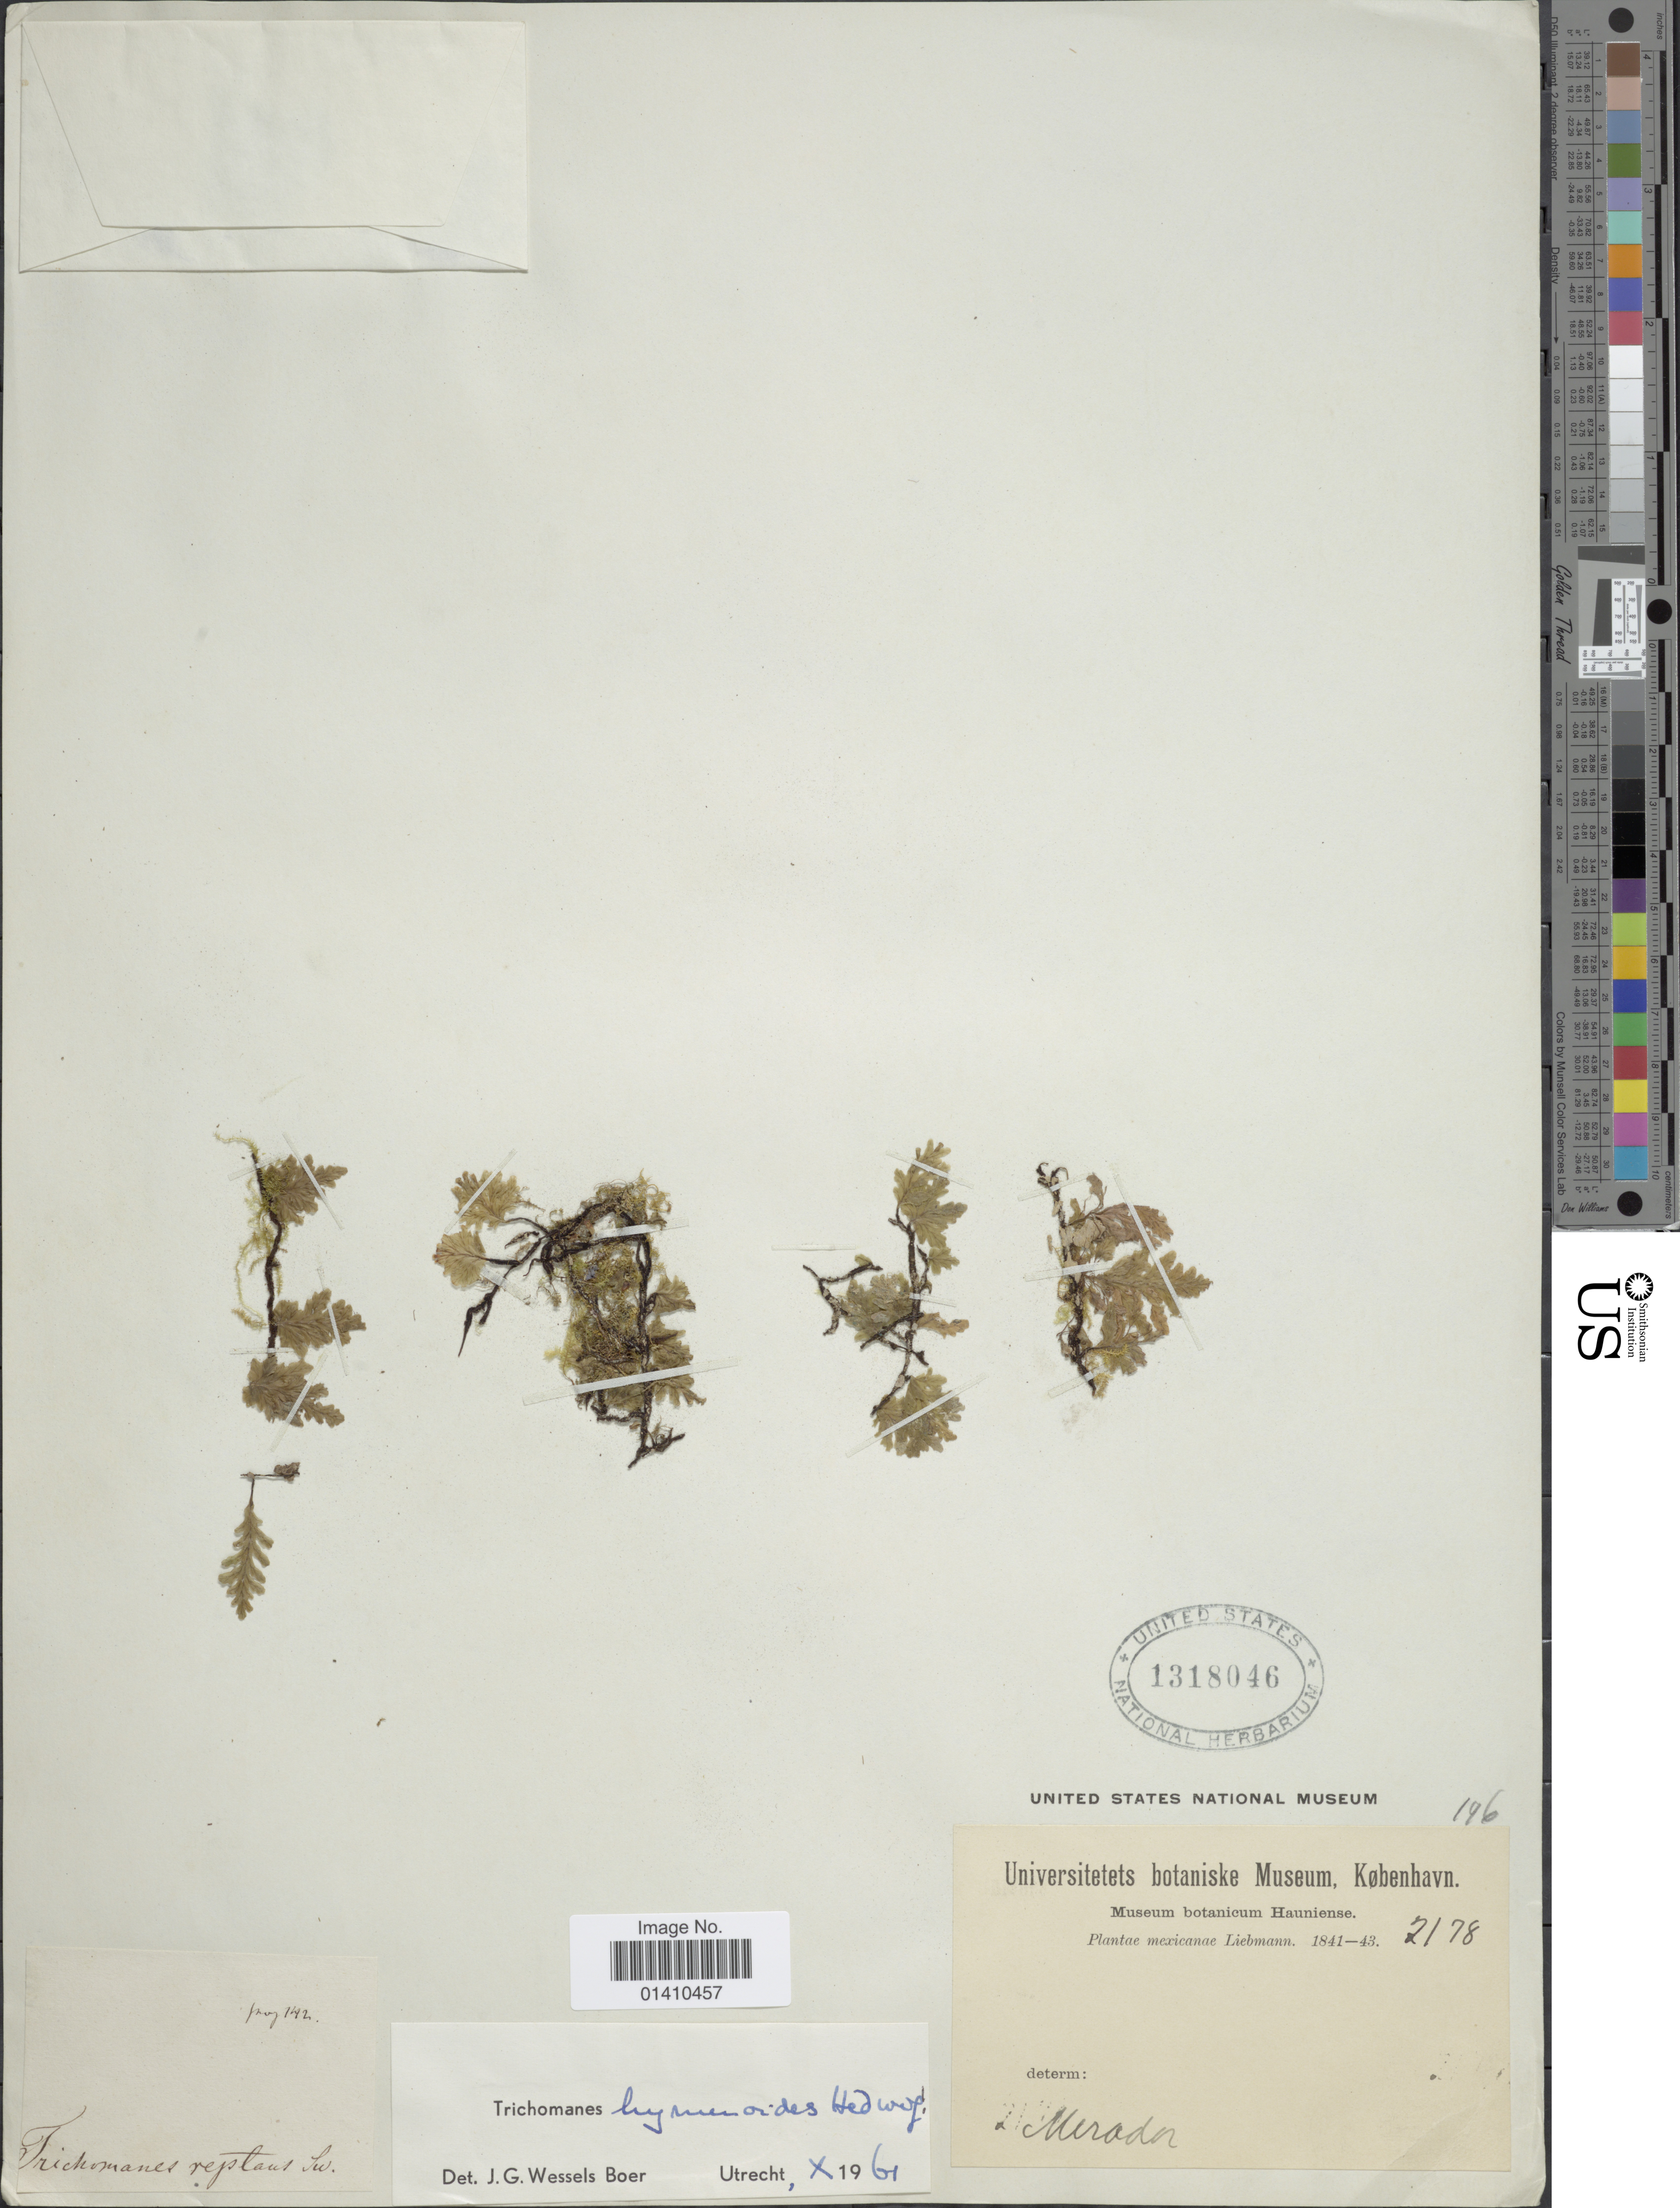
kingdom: Plantae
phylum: Tracheophyta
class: Polypodiopsida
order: Hymenophyllales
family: Hymenophyllaceae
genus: Didymoglossum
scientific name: Didymoglossum hymenoides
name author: (Hedw.) Copel.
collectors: Liebmann, --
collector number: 7178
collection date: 1841/1843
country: Mexico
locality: Merador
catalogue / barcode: US 1318046